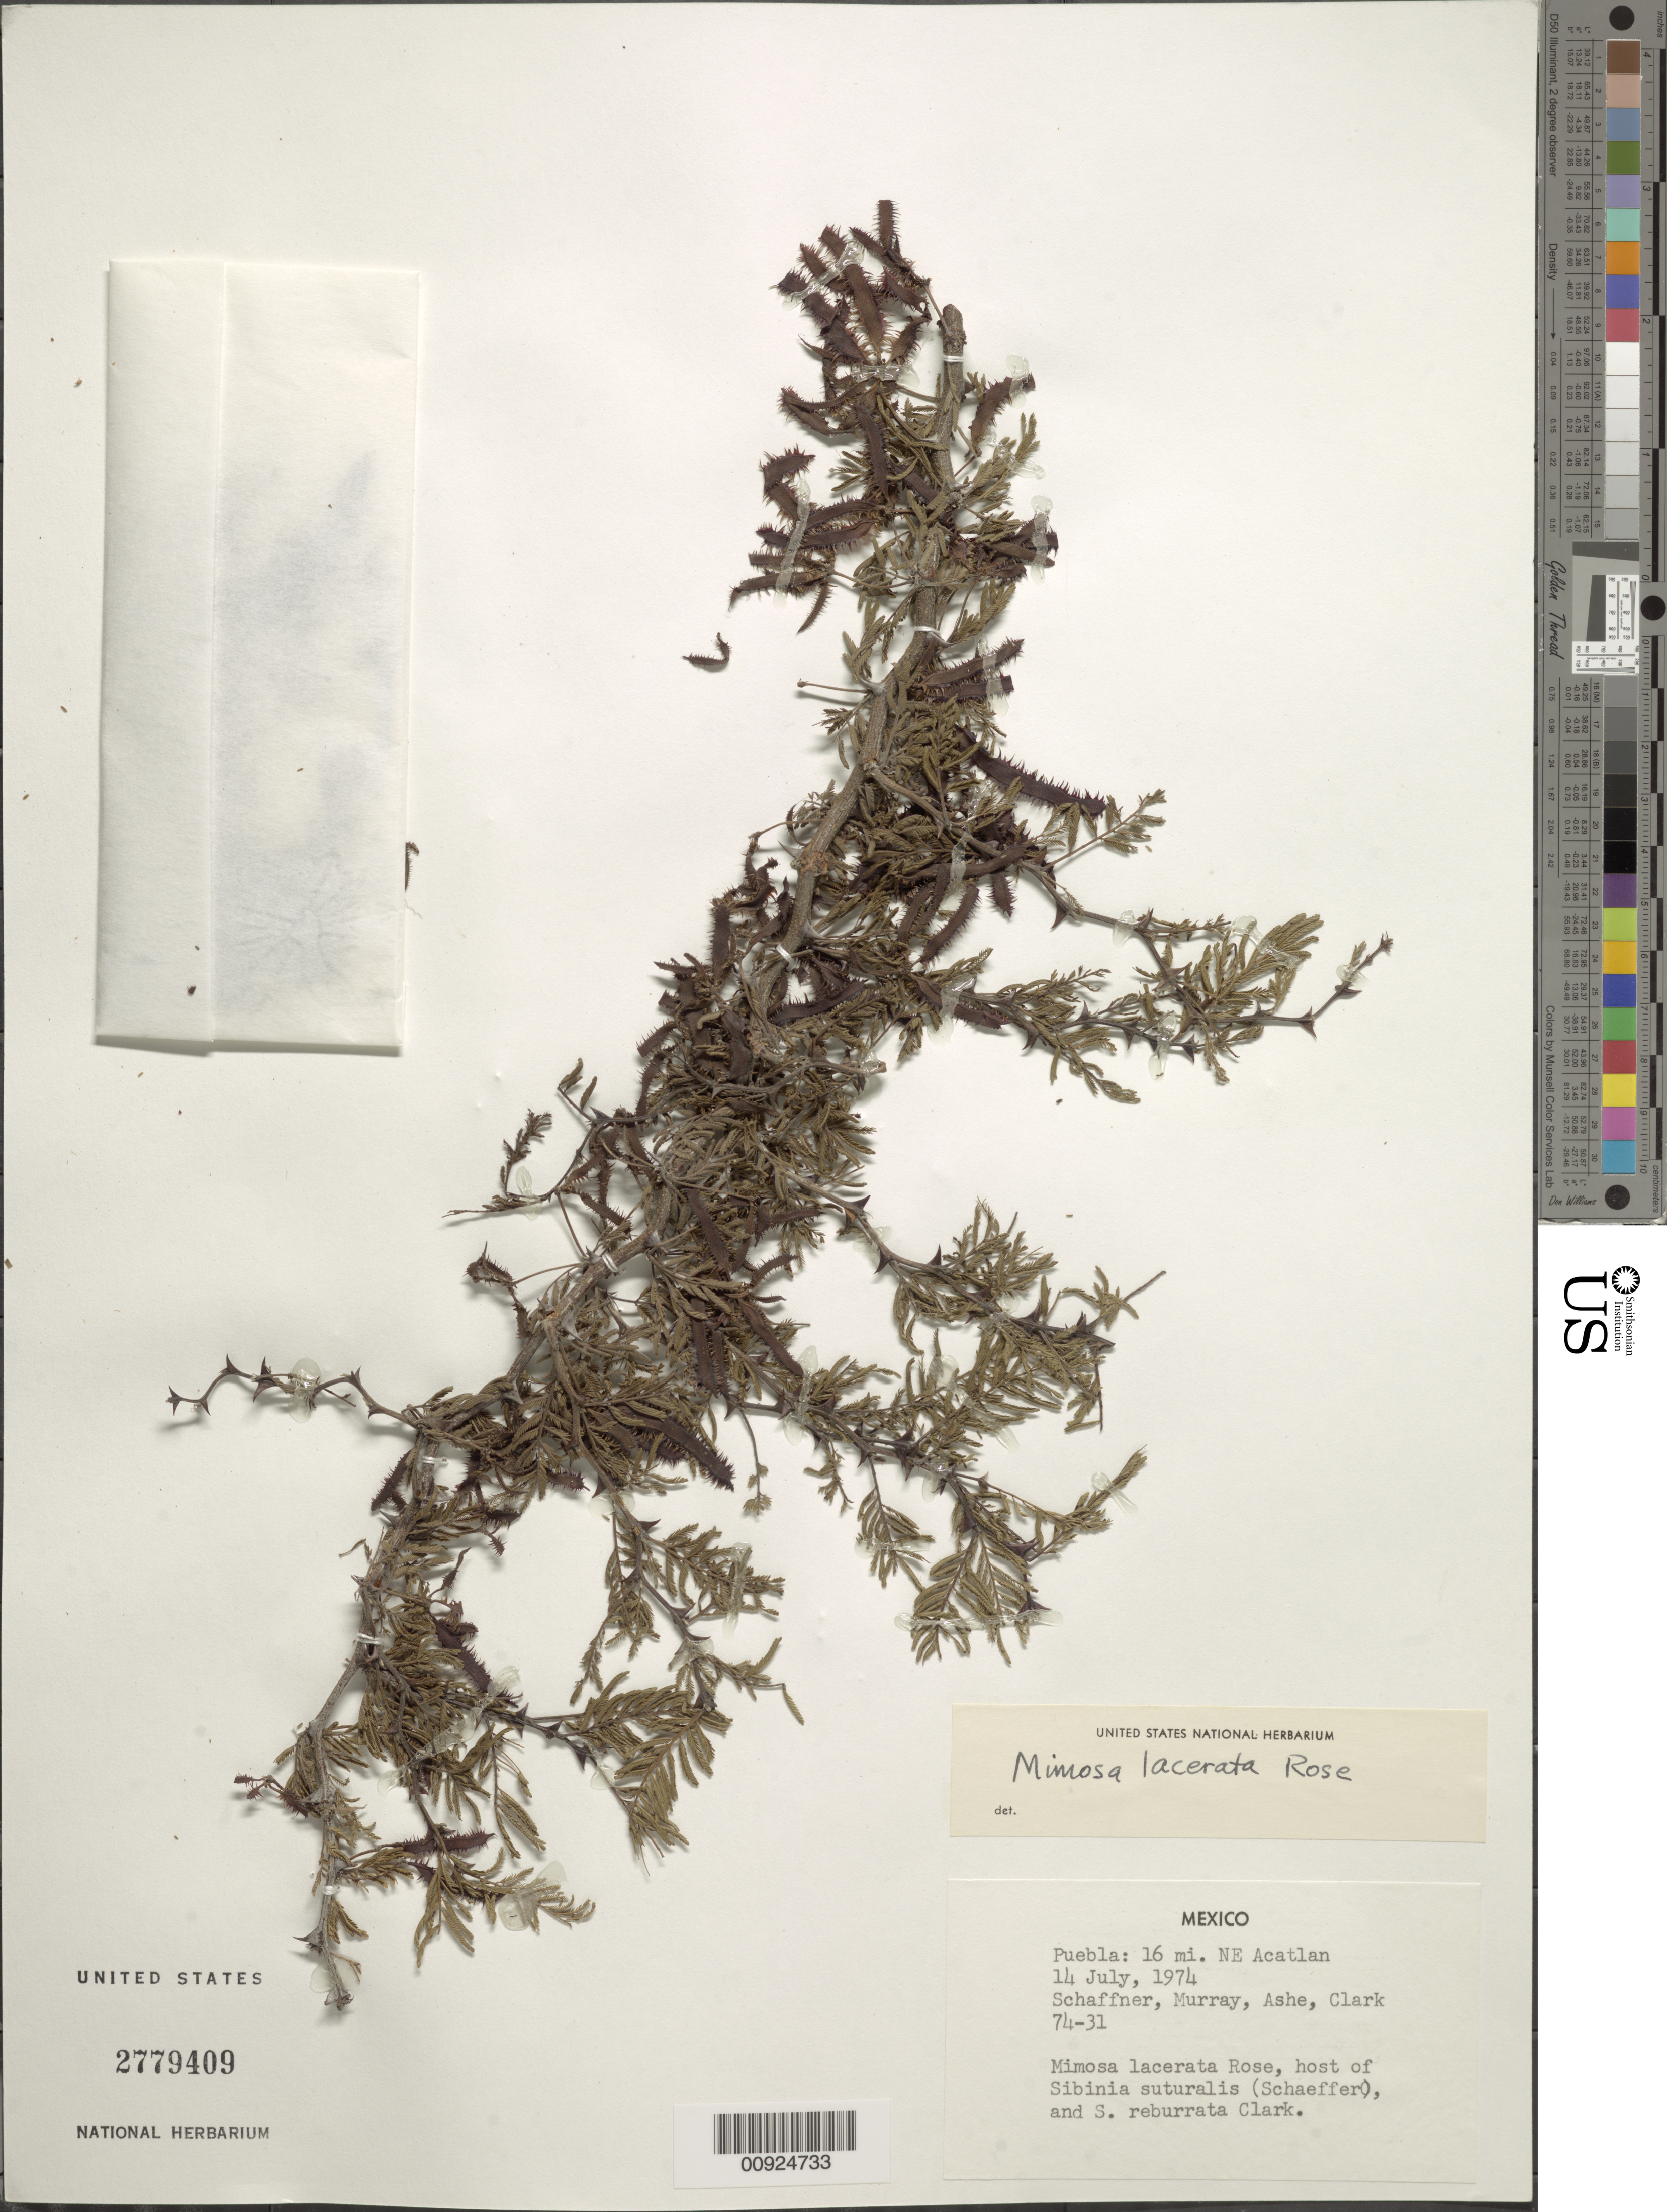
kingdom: Plantae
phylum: Tracheophyta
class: Magnoliopsida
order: Fabales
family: Fabaceae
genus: Mimosa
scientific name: Mimosa lacerata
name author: Rose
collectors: -. Schaffner, Murray, --, -- Ashe & -- Clark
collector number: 74-31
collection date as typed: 14 Jul 1974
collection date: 1974-07-14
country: Mexico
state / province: Puebla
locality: Puebla: 16 mi. NE Acatlán.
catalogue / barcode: US 2779409